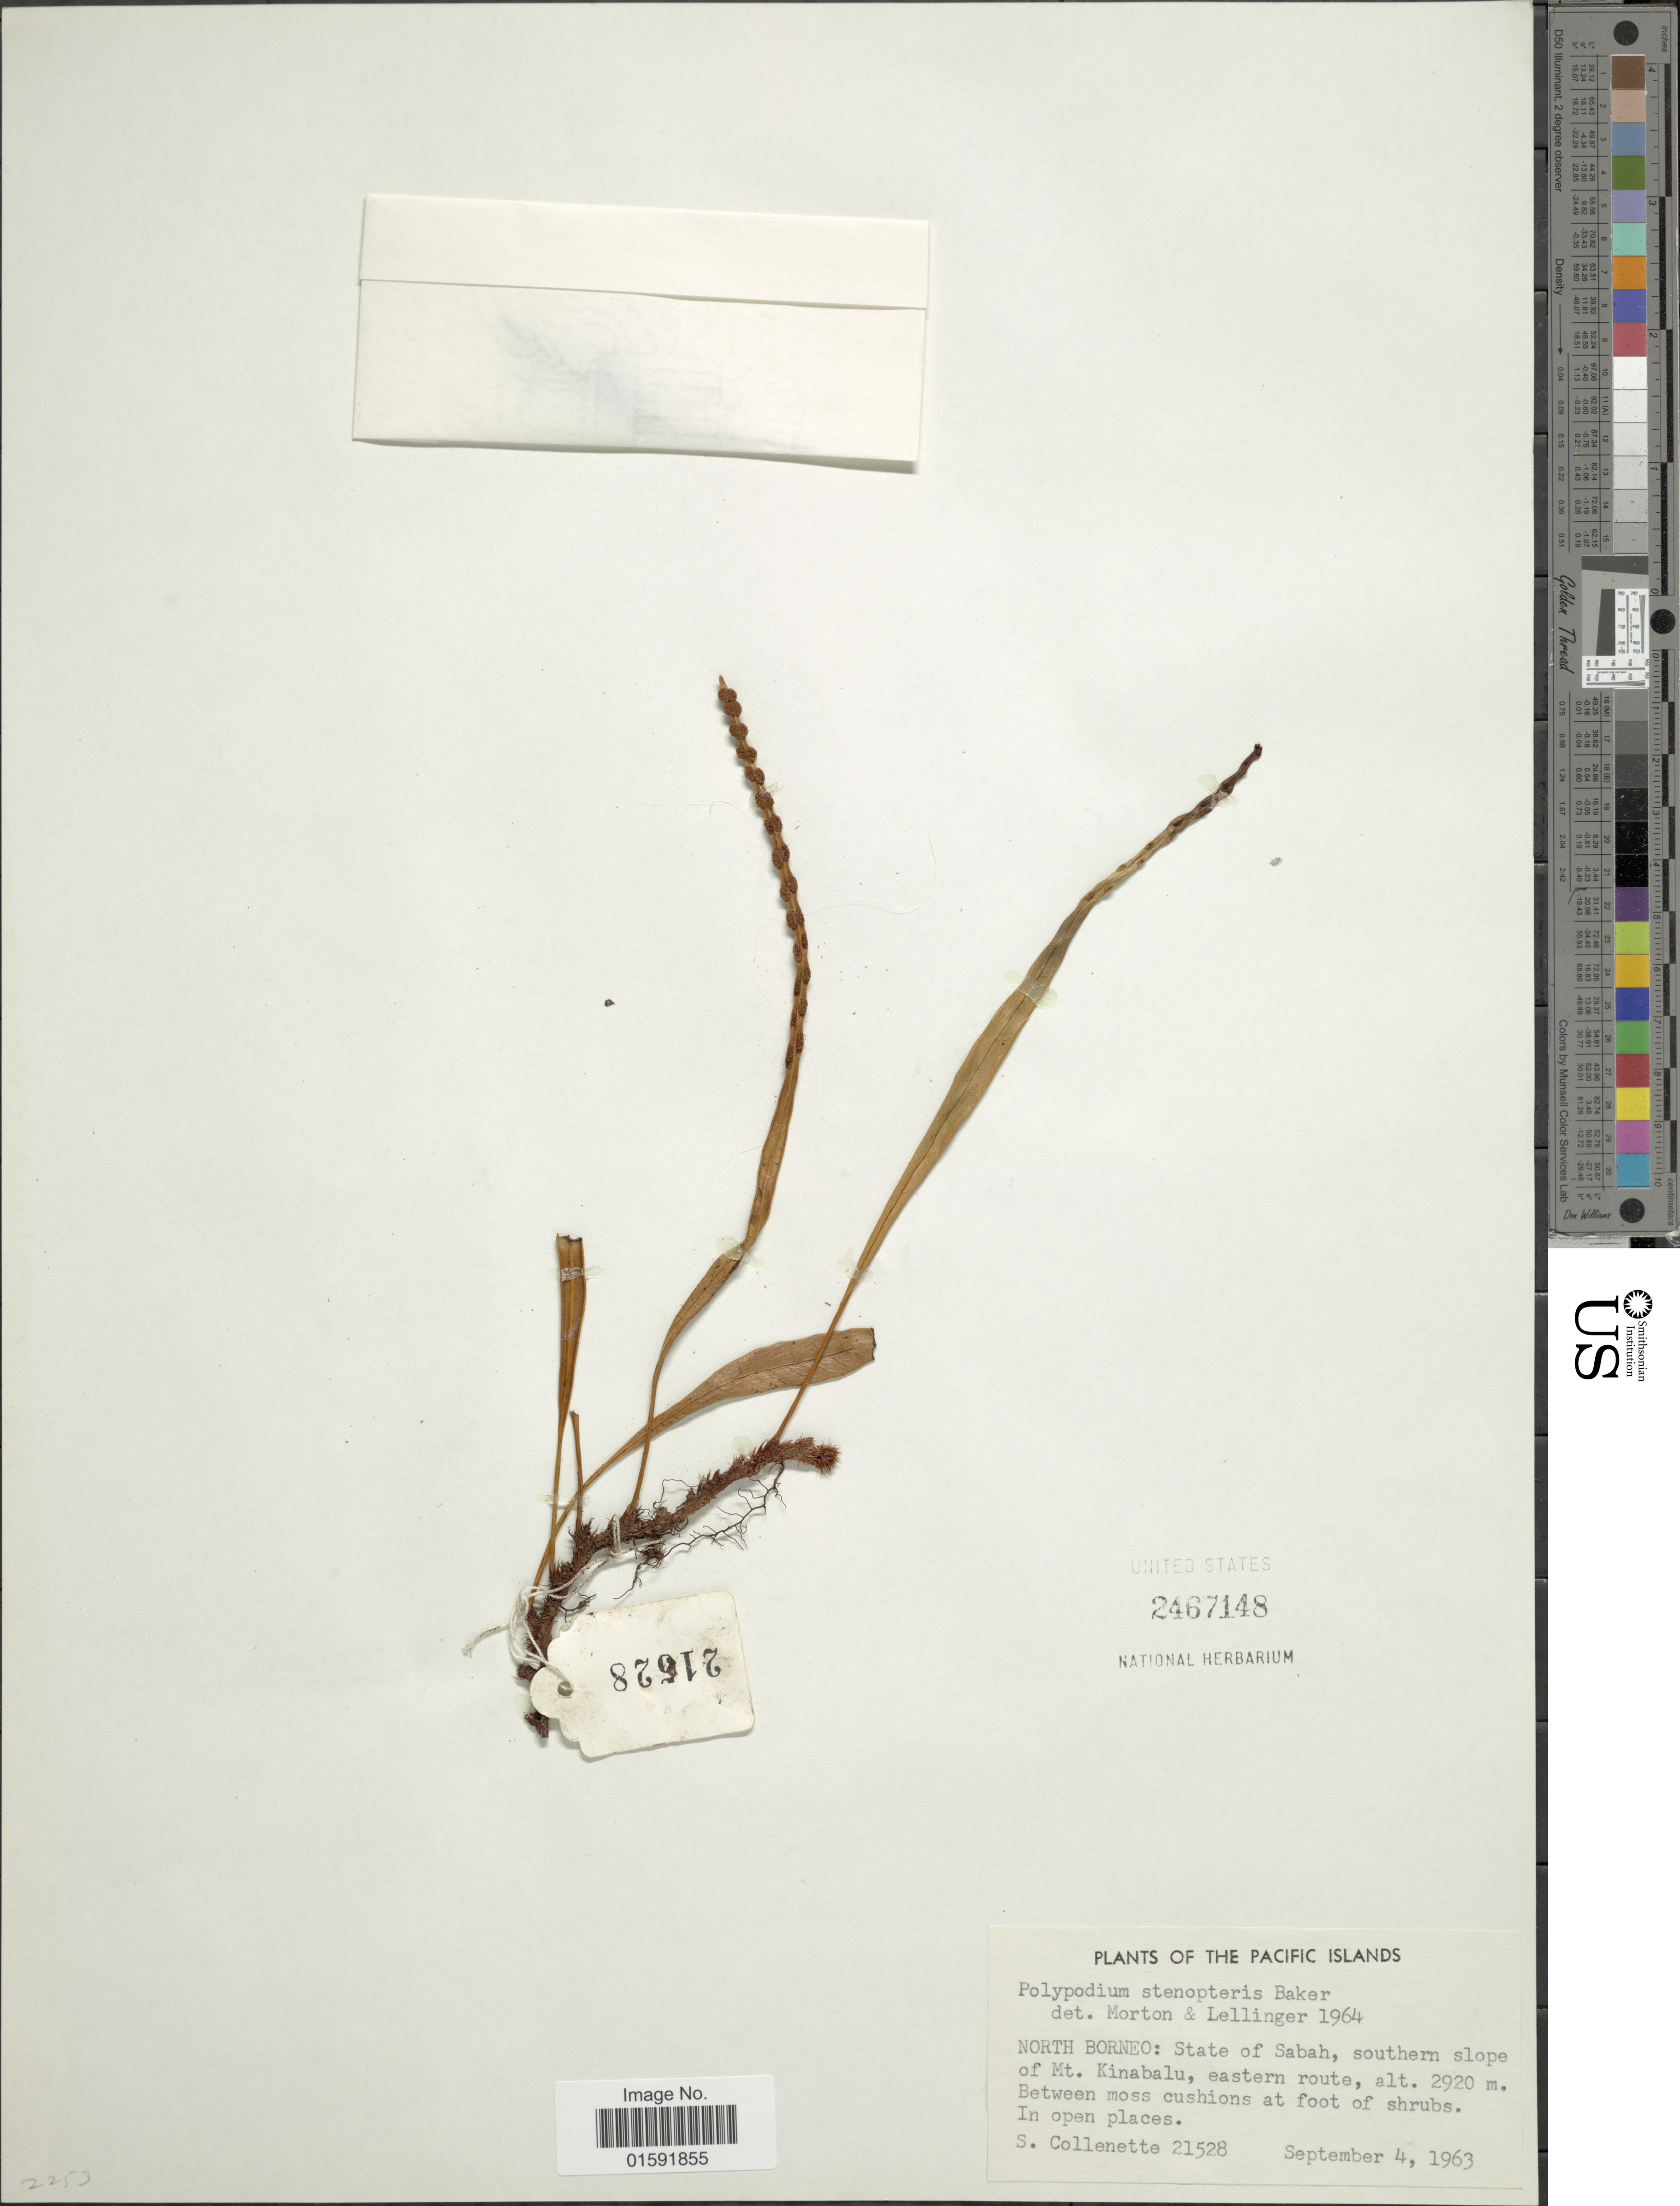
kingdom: Plantae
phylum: Tracheophyta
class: Polypodiopsida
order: Polypodiales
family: Polypodiaceae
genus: Selliguea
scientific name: Selliguea soridens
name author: (Hook.) Hovenkamp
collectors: S. Collenette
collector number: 21528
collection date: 1963-09-04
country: Malaysia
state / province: Sabah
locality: North Borneo, Southern slope of Mt. Kinabalu, eastern route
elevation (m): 2920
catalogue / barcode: US 2467148